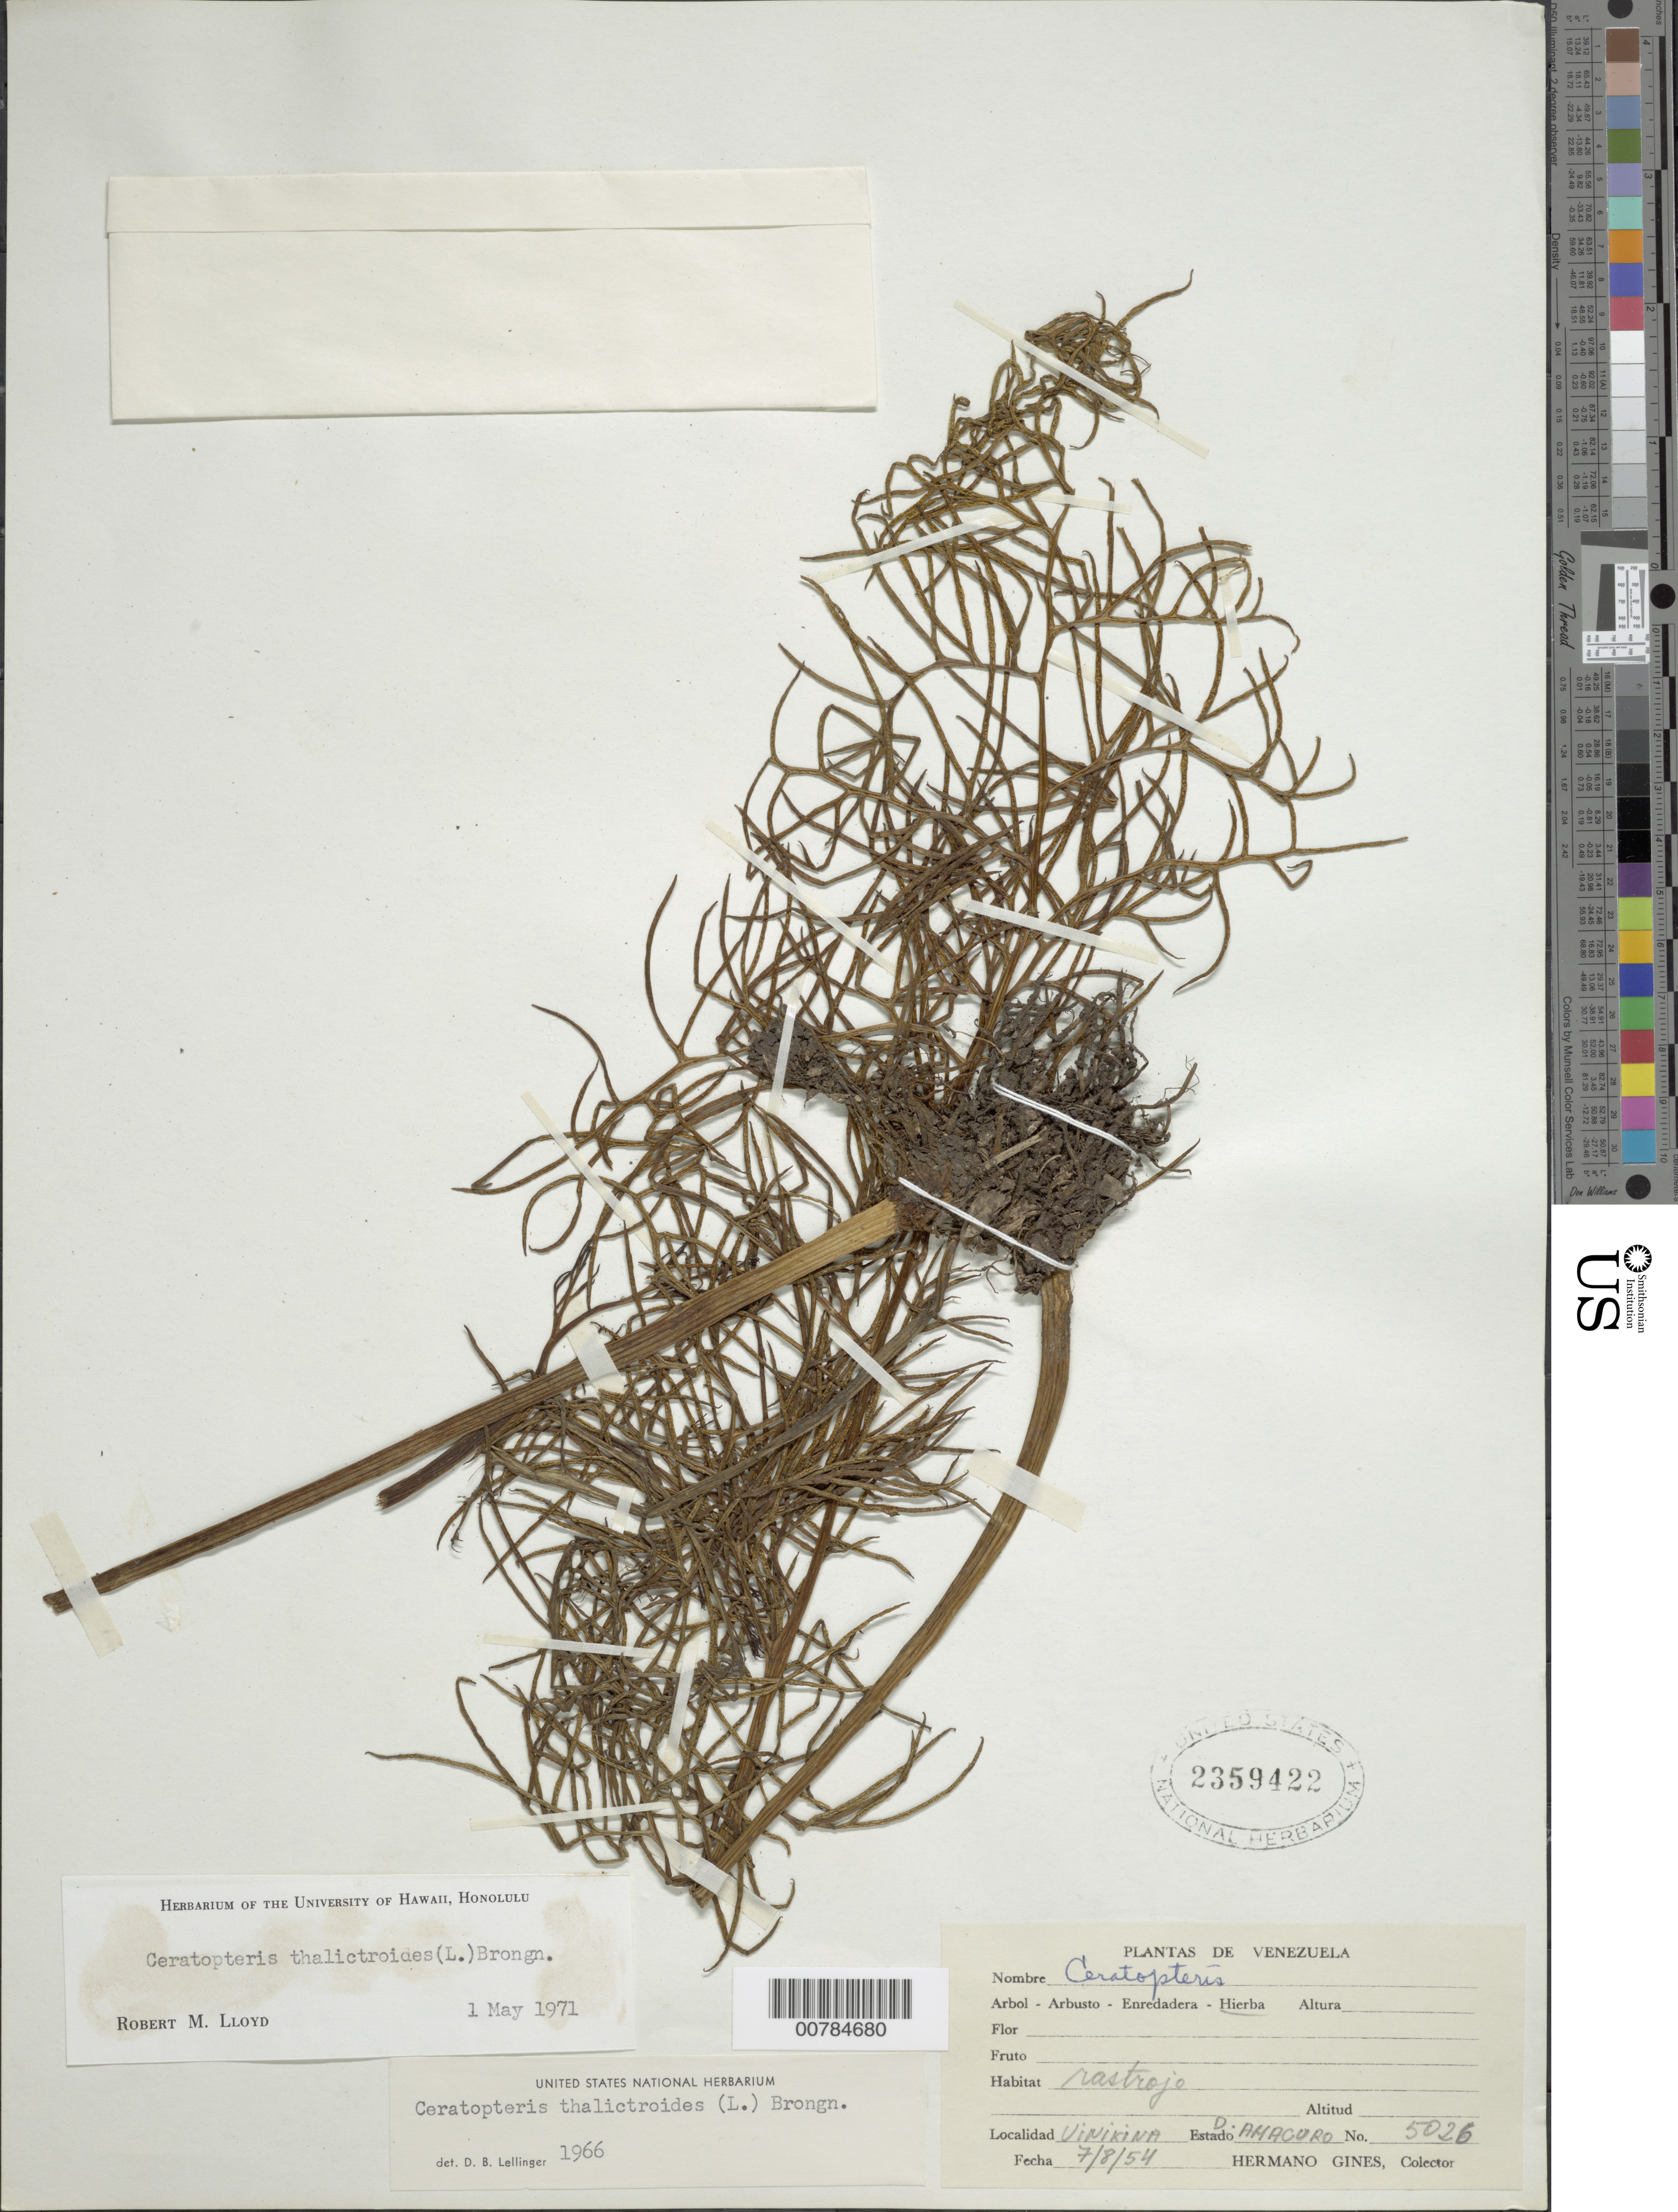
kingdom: Plantae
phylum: Tracheophyta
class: Polypodiopsida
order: Polypodiales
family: Pteridaceae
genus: Ceratopteris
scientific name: Ceratopteris thalictroides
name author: (L.) Brongn.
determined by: Lloyd, R. M.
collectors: H. Gines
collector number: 5026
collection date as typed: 7-Aug-54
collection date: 1954-08-07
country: Venezuela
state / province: Delta Amacuro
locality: C. Wiuiquina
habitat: Rastrojo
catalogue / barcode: US 2359422